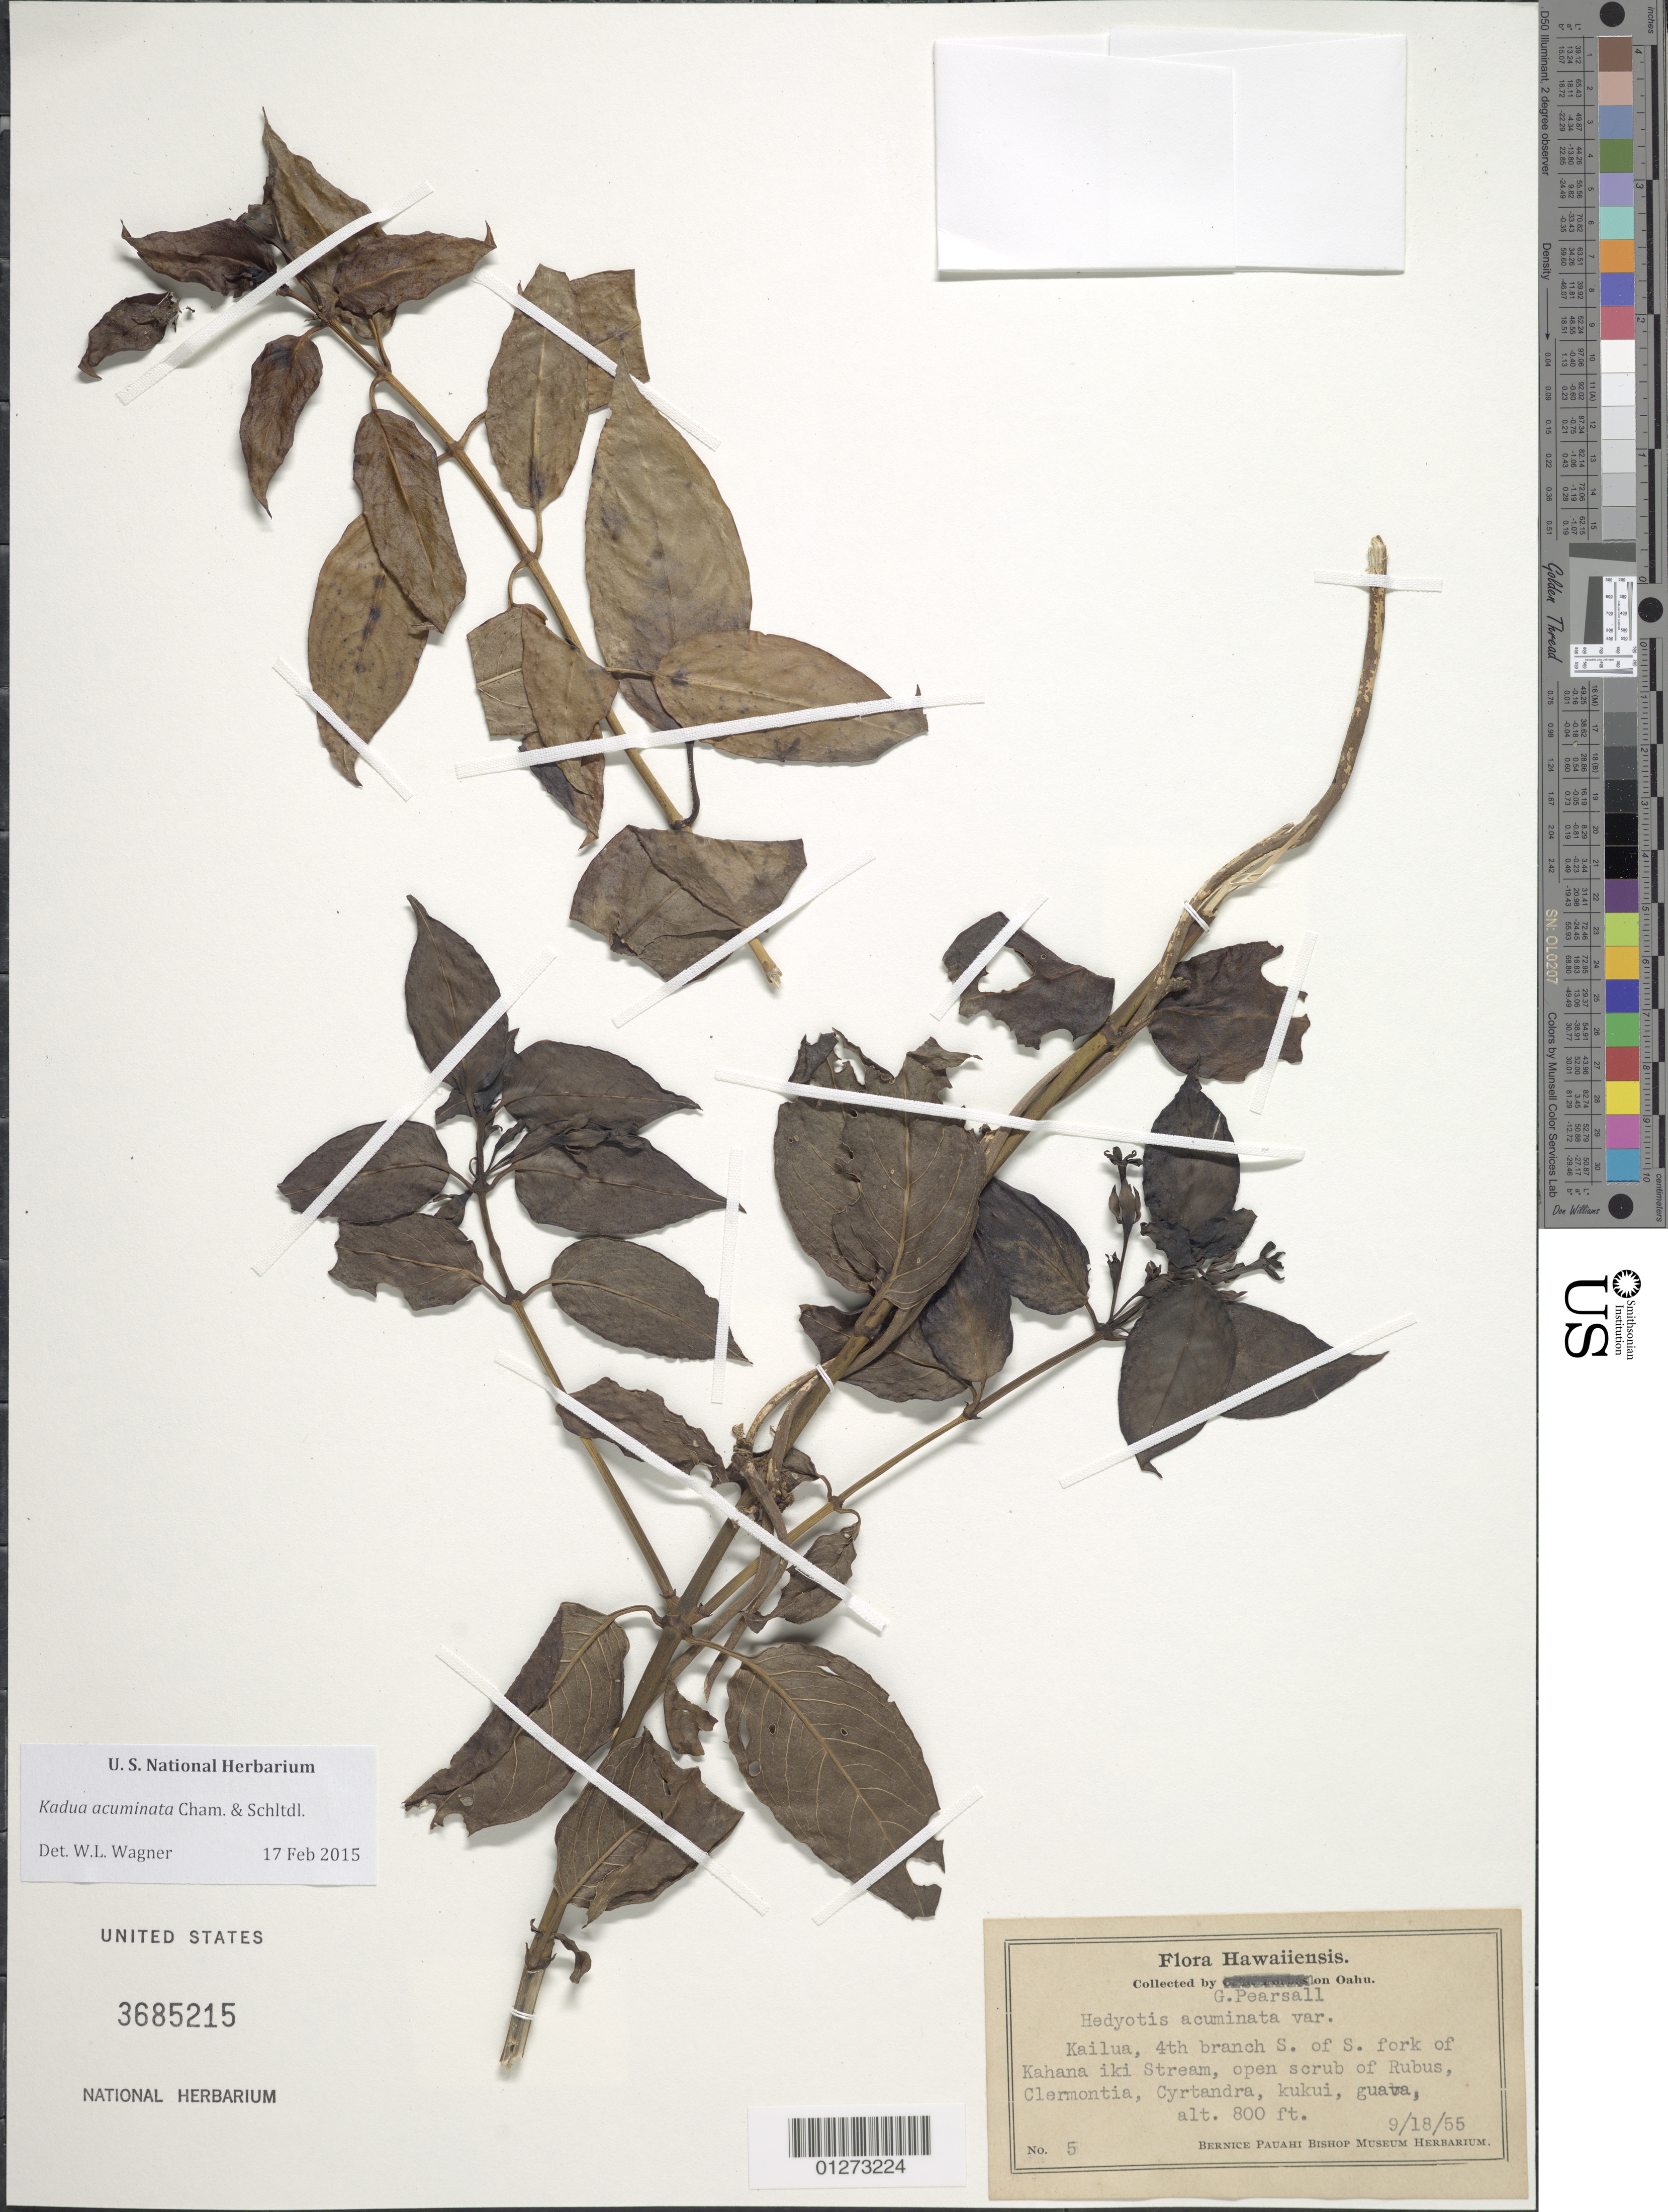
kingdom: Plantae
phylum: Tracheophyta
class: Magnoliopsida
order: Gentianales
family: Rubiaceae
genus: Kadua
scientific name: Kadua acuminata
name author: Cham. & Schltdl.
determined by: Wagner, W. L., (BOT), Smithsonian Institution - National Museum of Natural History (UNITED STATES)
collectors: G. Pearsall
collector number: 5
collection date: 1955-09-18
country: United States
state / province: Hawaii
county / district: Honolulu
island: Oahu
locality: Kailua, 4th branch S of S fork of Kahana iki stream.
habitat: Open scrub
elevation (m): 244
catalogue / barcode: US 3685215